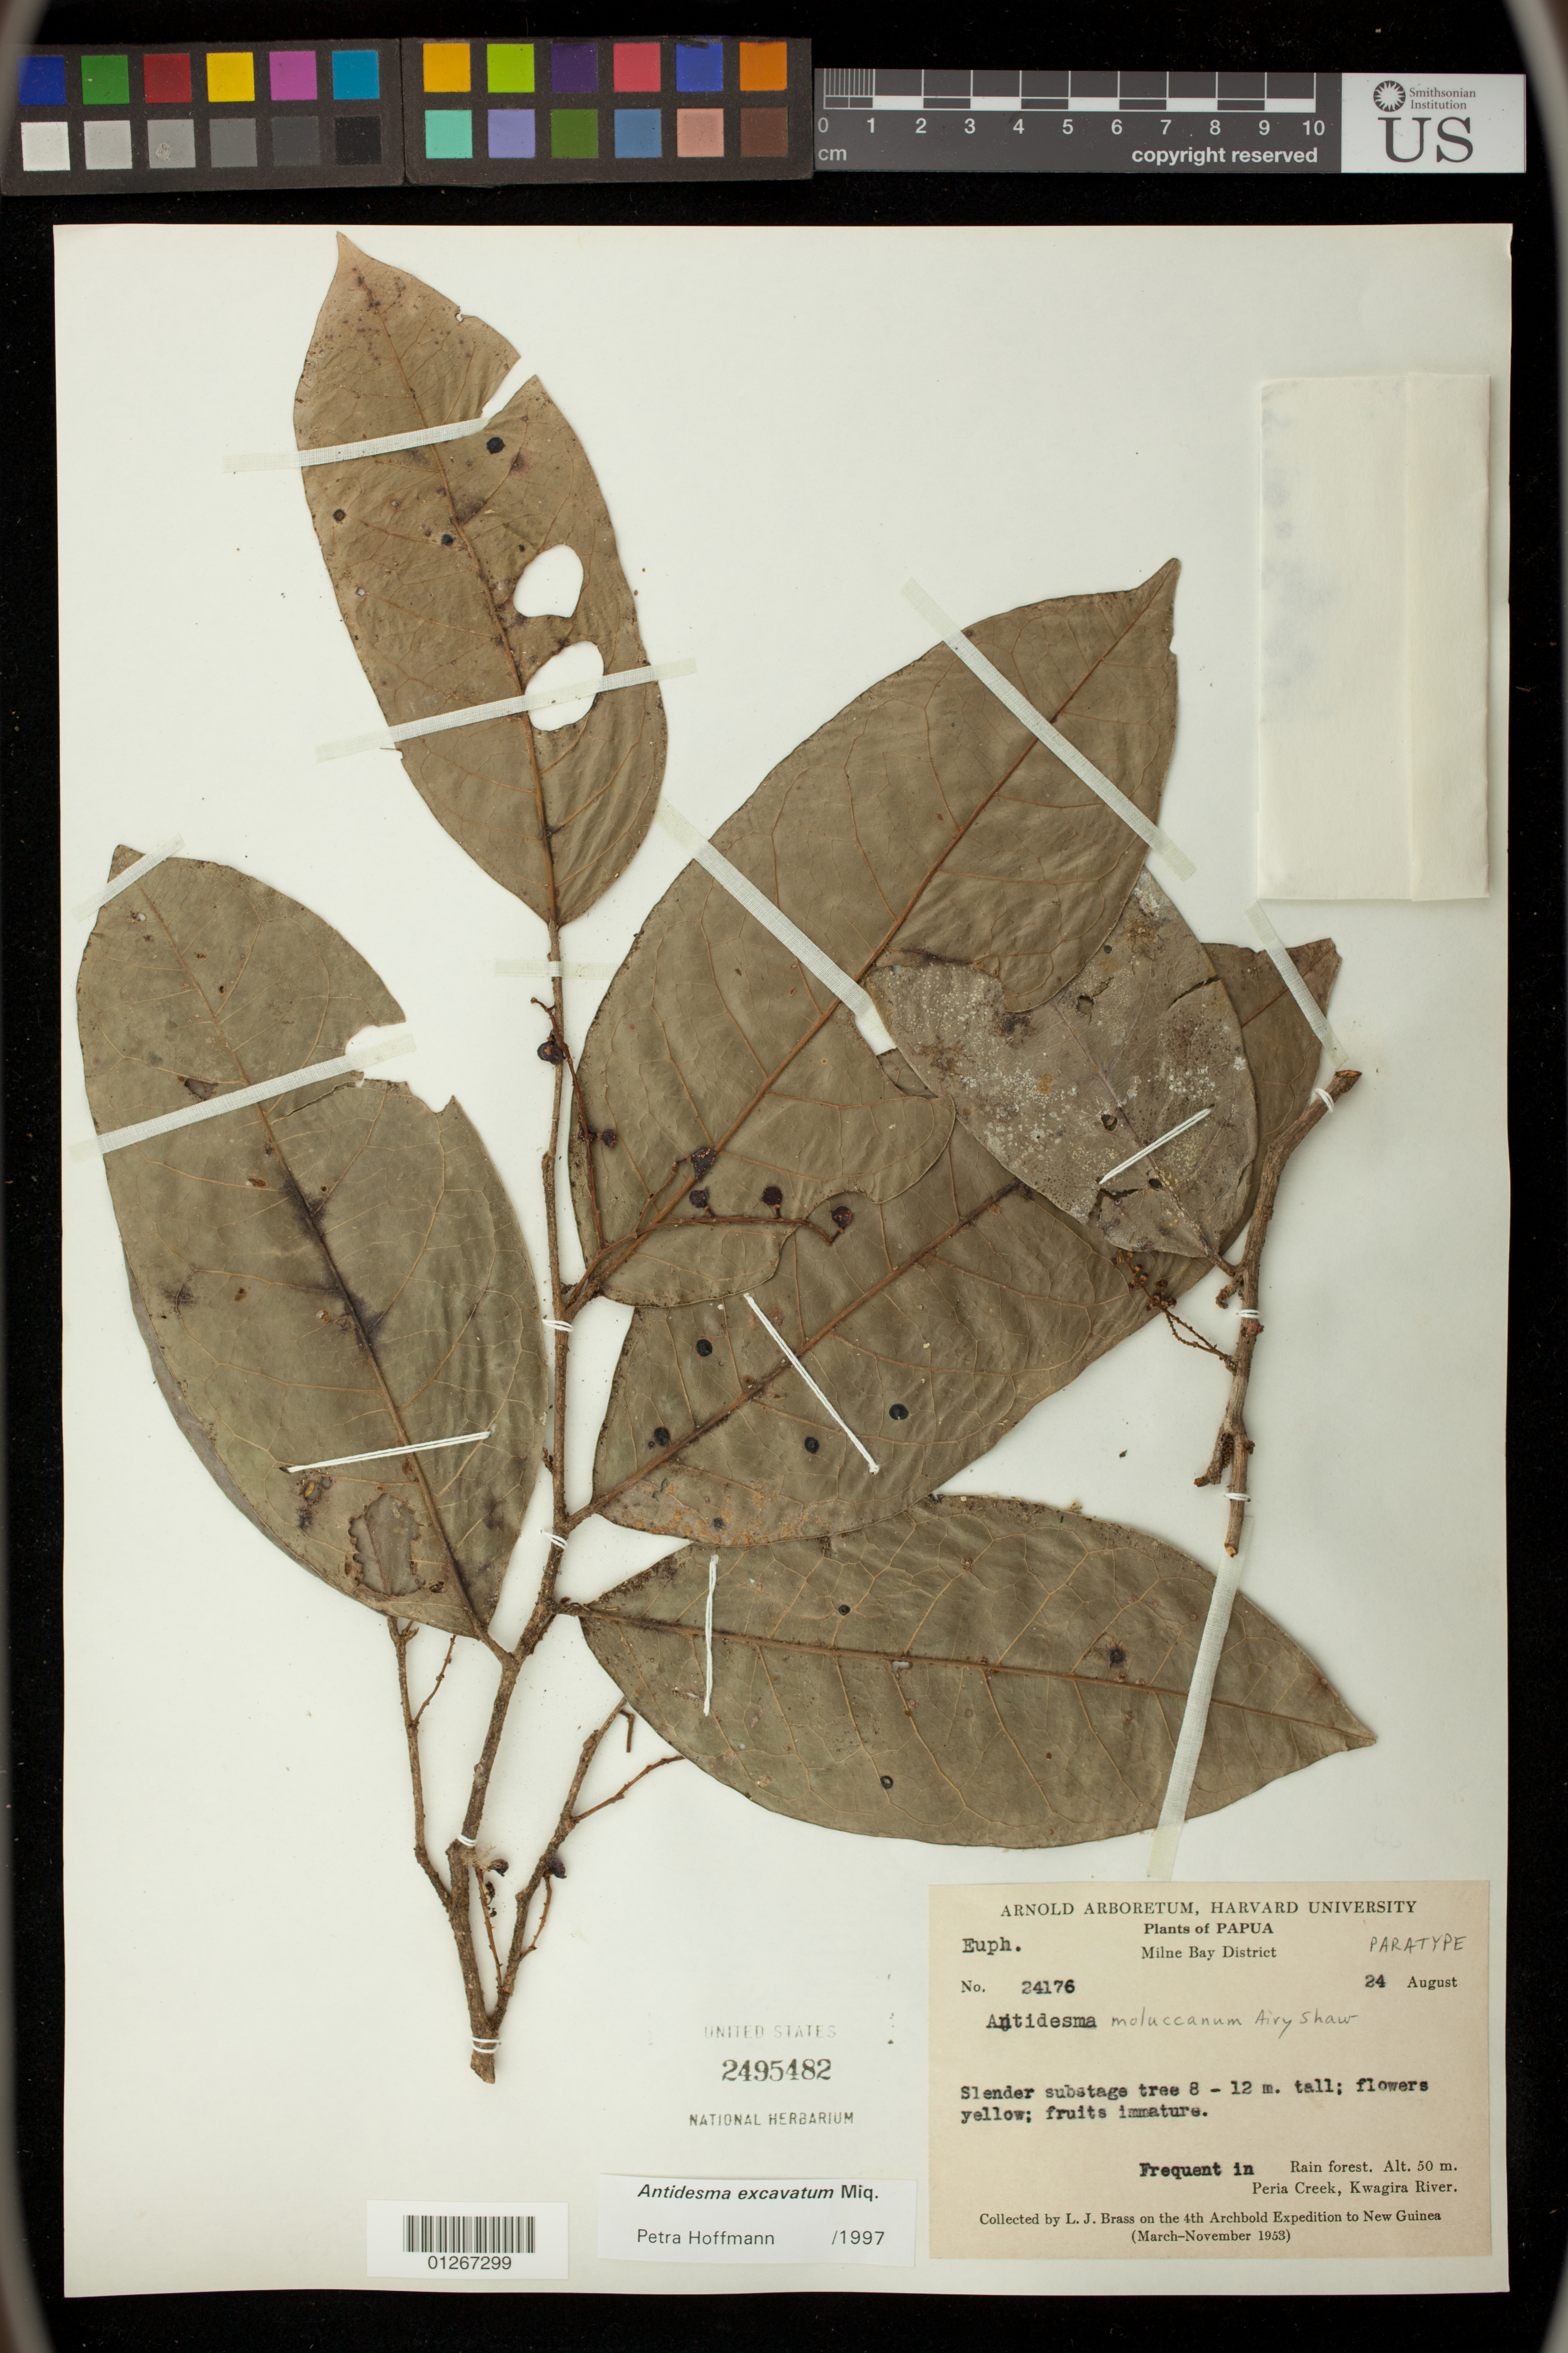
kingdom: Plantae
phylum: Tracheophyta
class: Magnoliopsida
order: Malpighiales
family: Phyllanthaceae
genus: Antidesma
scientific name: Antidesma excavatum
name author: Miq.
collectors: L. J. Brass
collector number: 24176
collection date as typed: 24 Aug 1953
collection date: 1953-08-24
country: Papua New Guinea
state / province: Milne Bay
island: New Guinea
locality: Peria creek, kwagira river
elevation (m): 50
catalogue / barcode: US 2495482